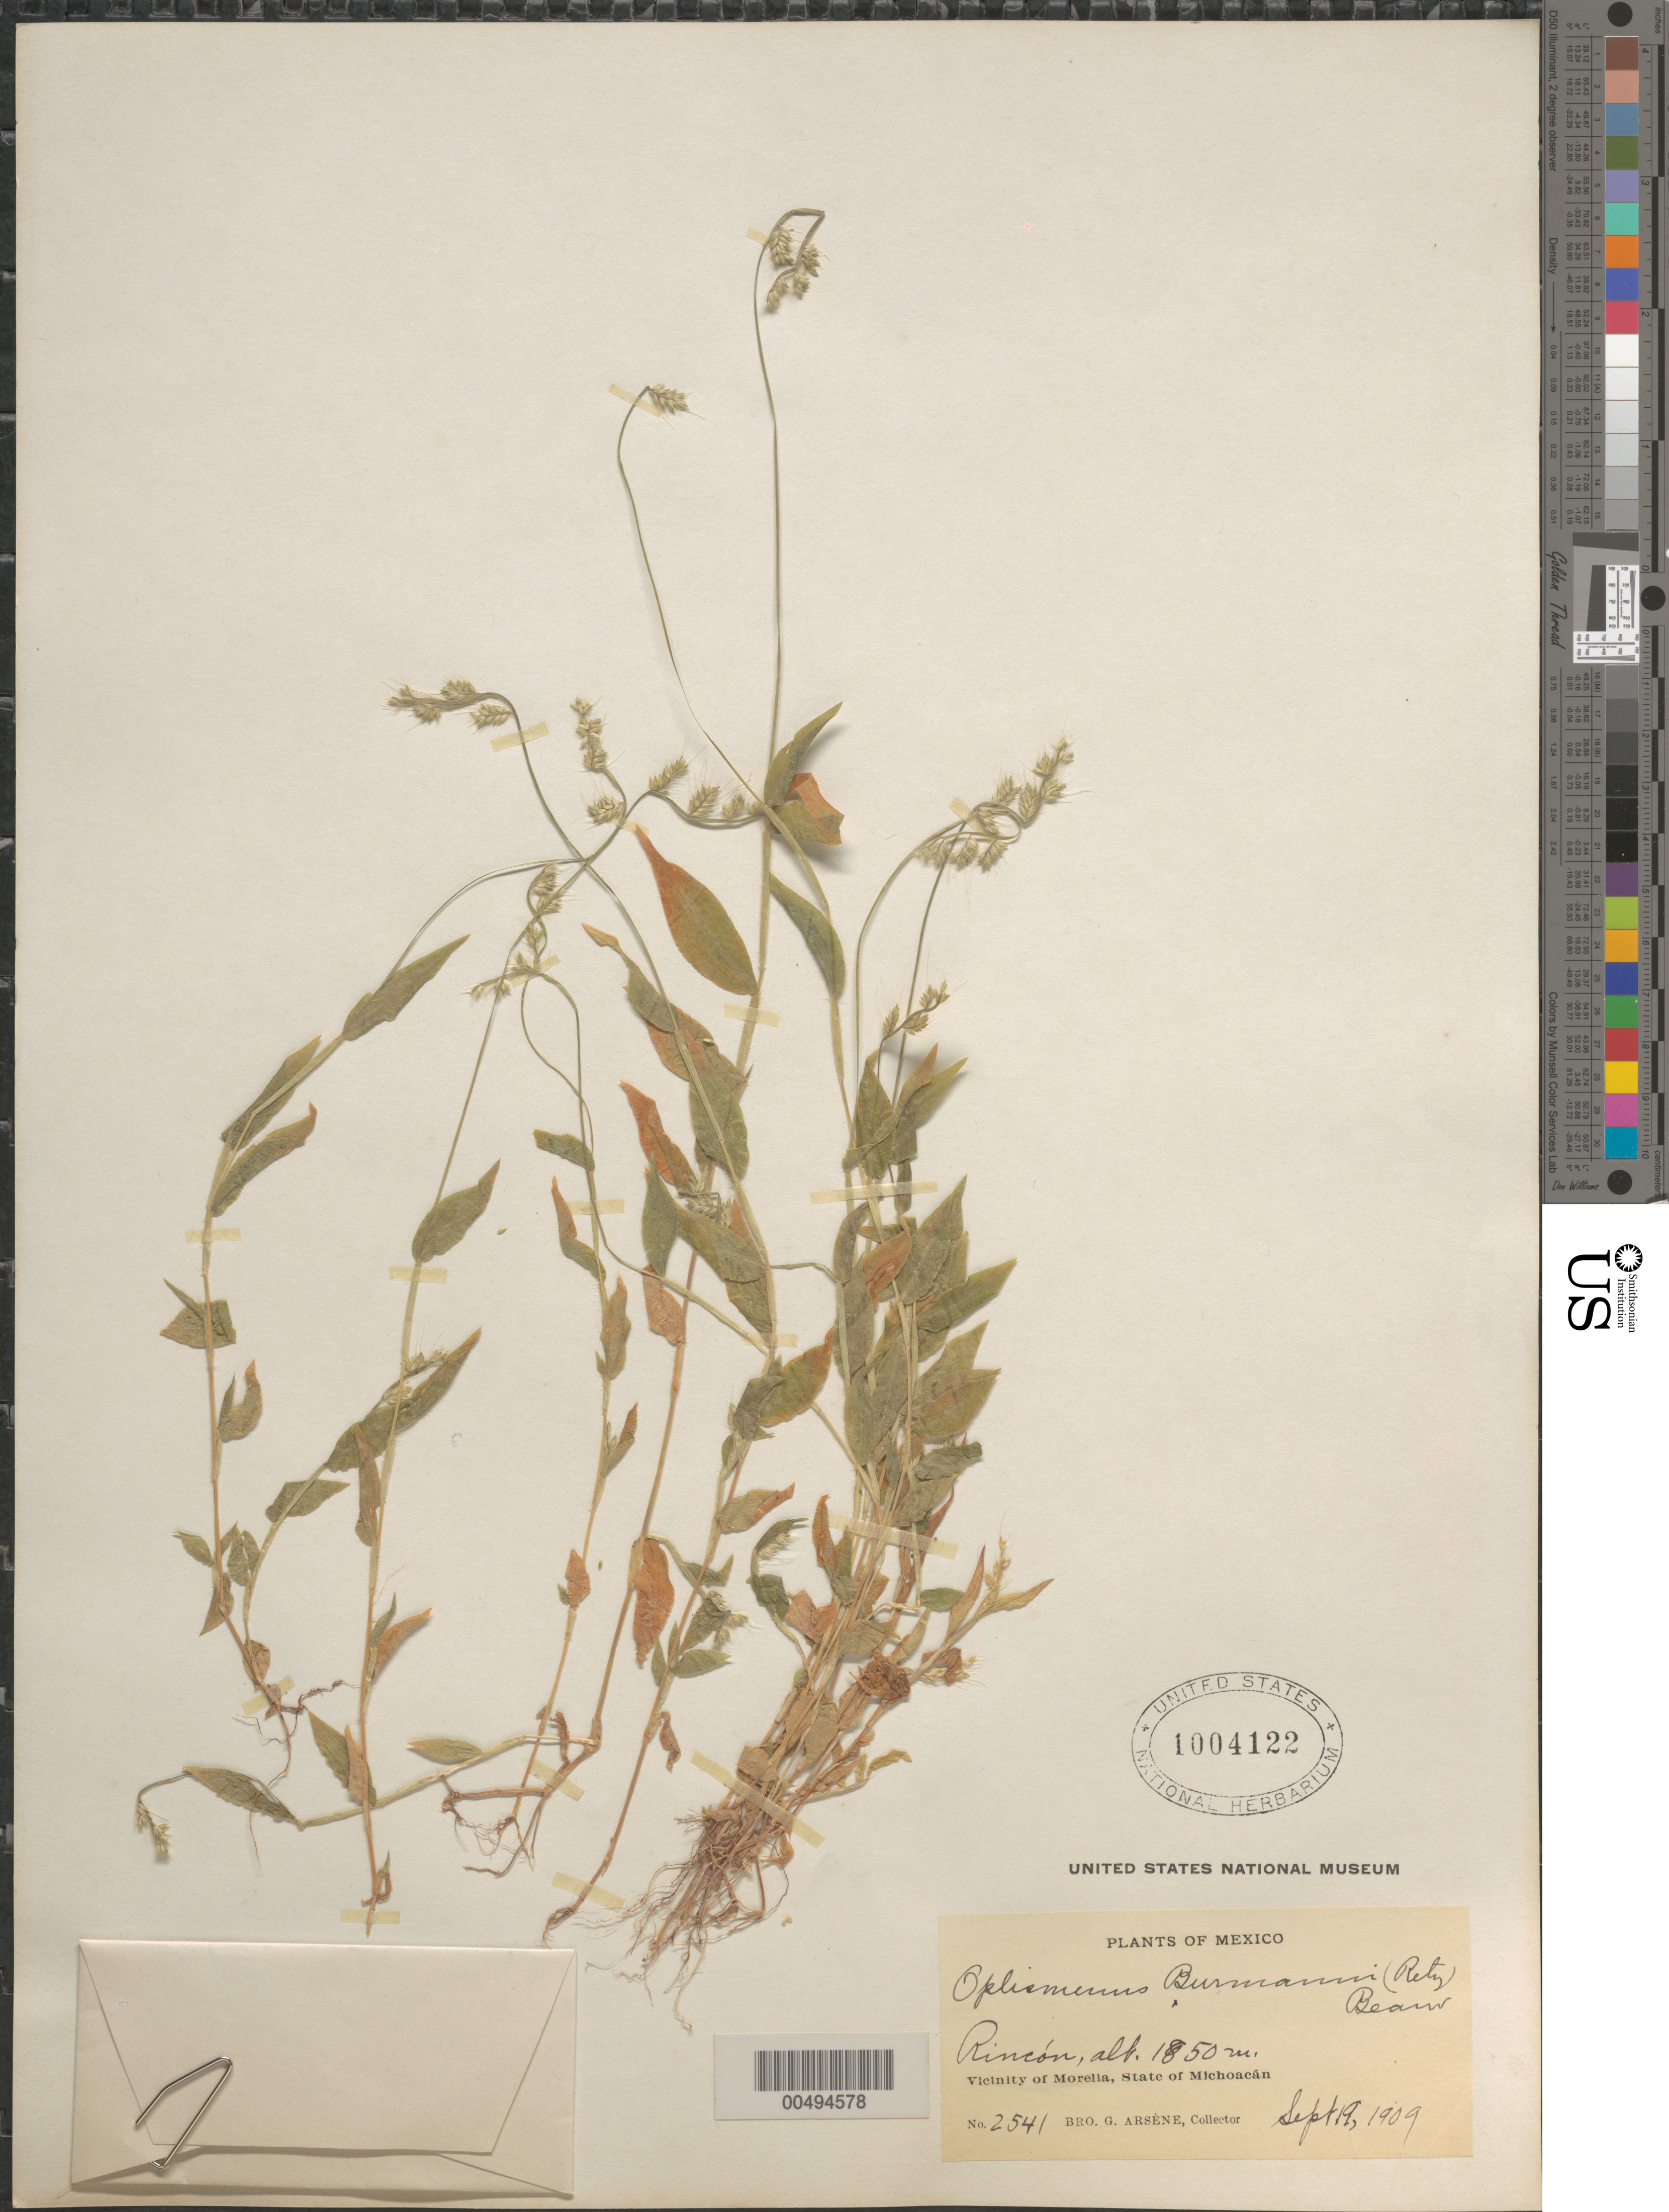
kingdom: Plantae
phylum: Tracheophyta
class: Liliopsida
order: Poales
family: Poaceae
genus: Oplismenus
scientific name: Oplismenus burmannii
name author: (Retz.) P. Beauv.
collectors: Bro. G. Arsène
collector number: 2541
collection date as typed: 19 Sep 1909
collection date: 1909-09-19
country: Mexico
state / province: Michoacán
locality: Rinc¢n, vicinity of Morelia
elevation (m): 1850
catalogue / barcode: US 1004122